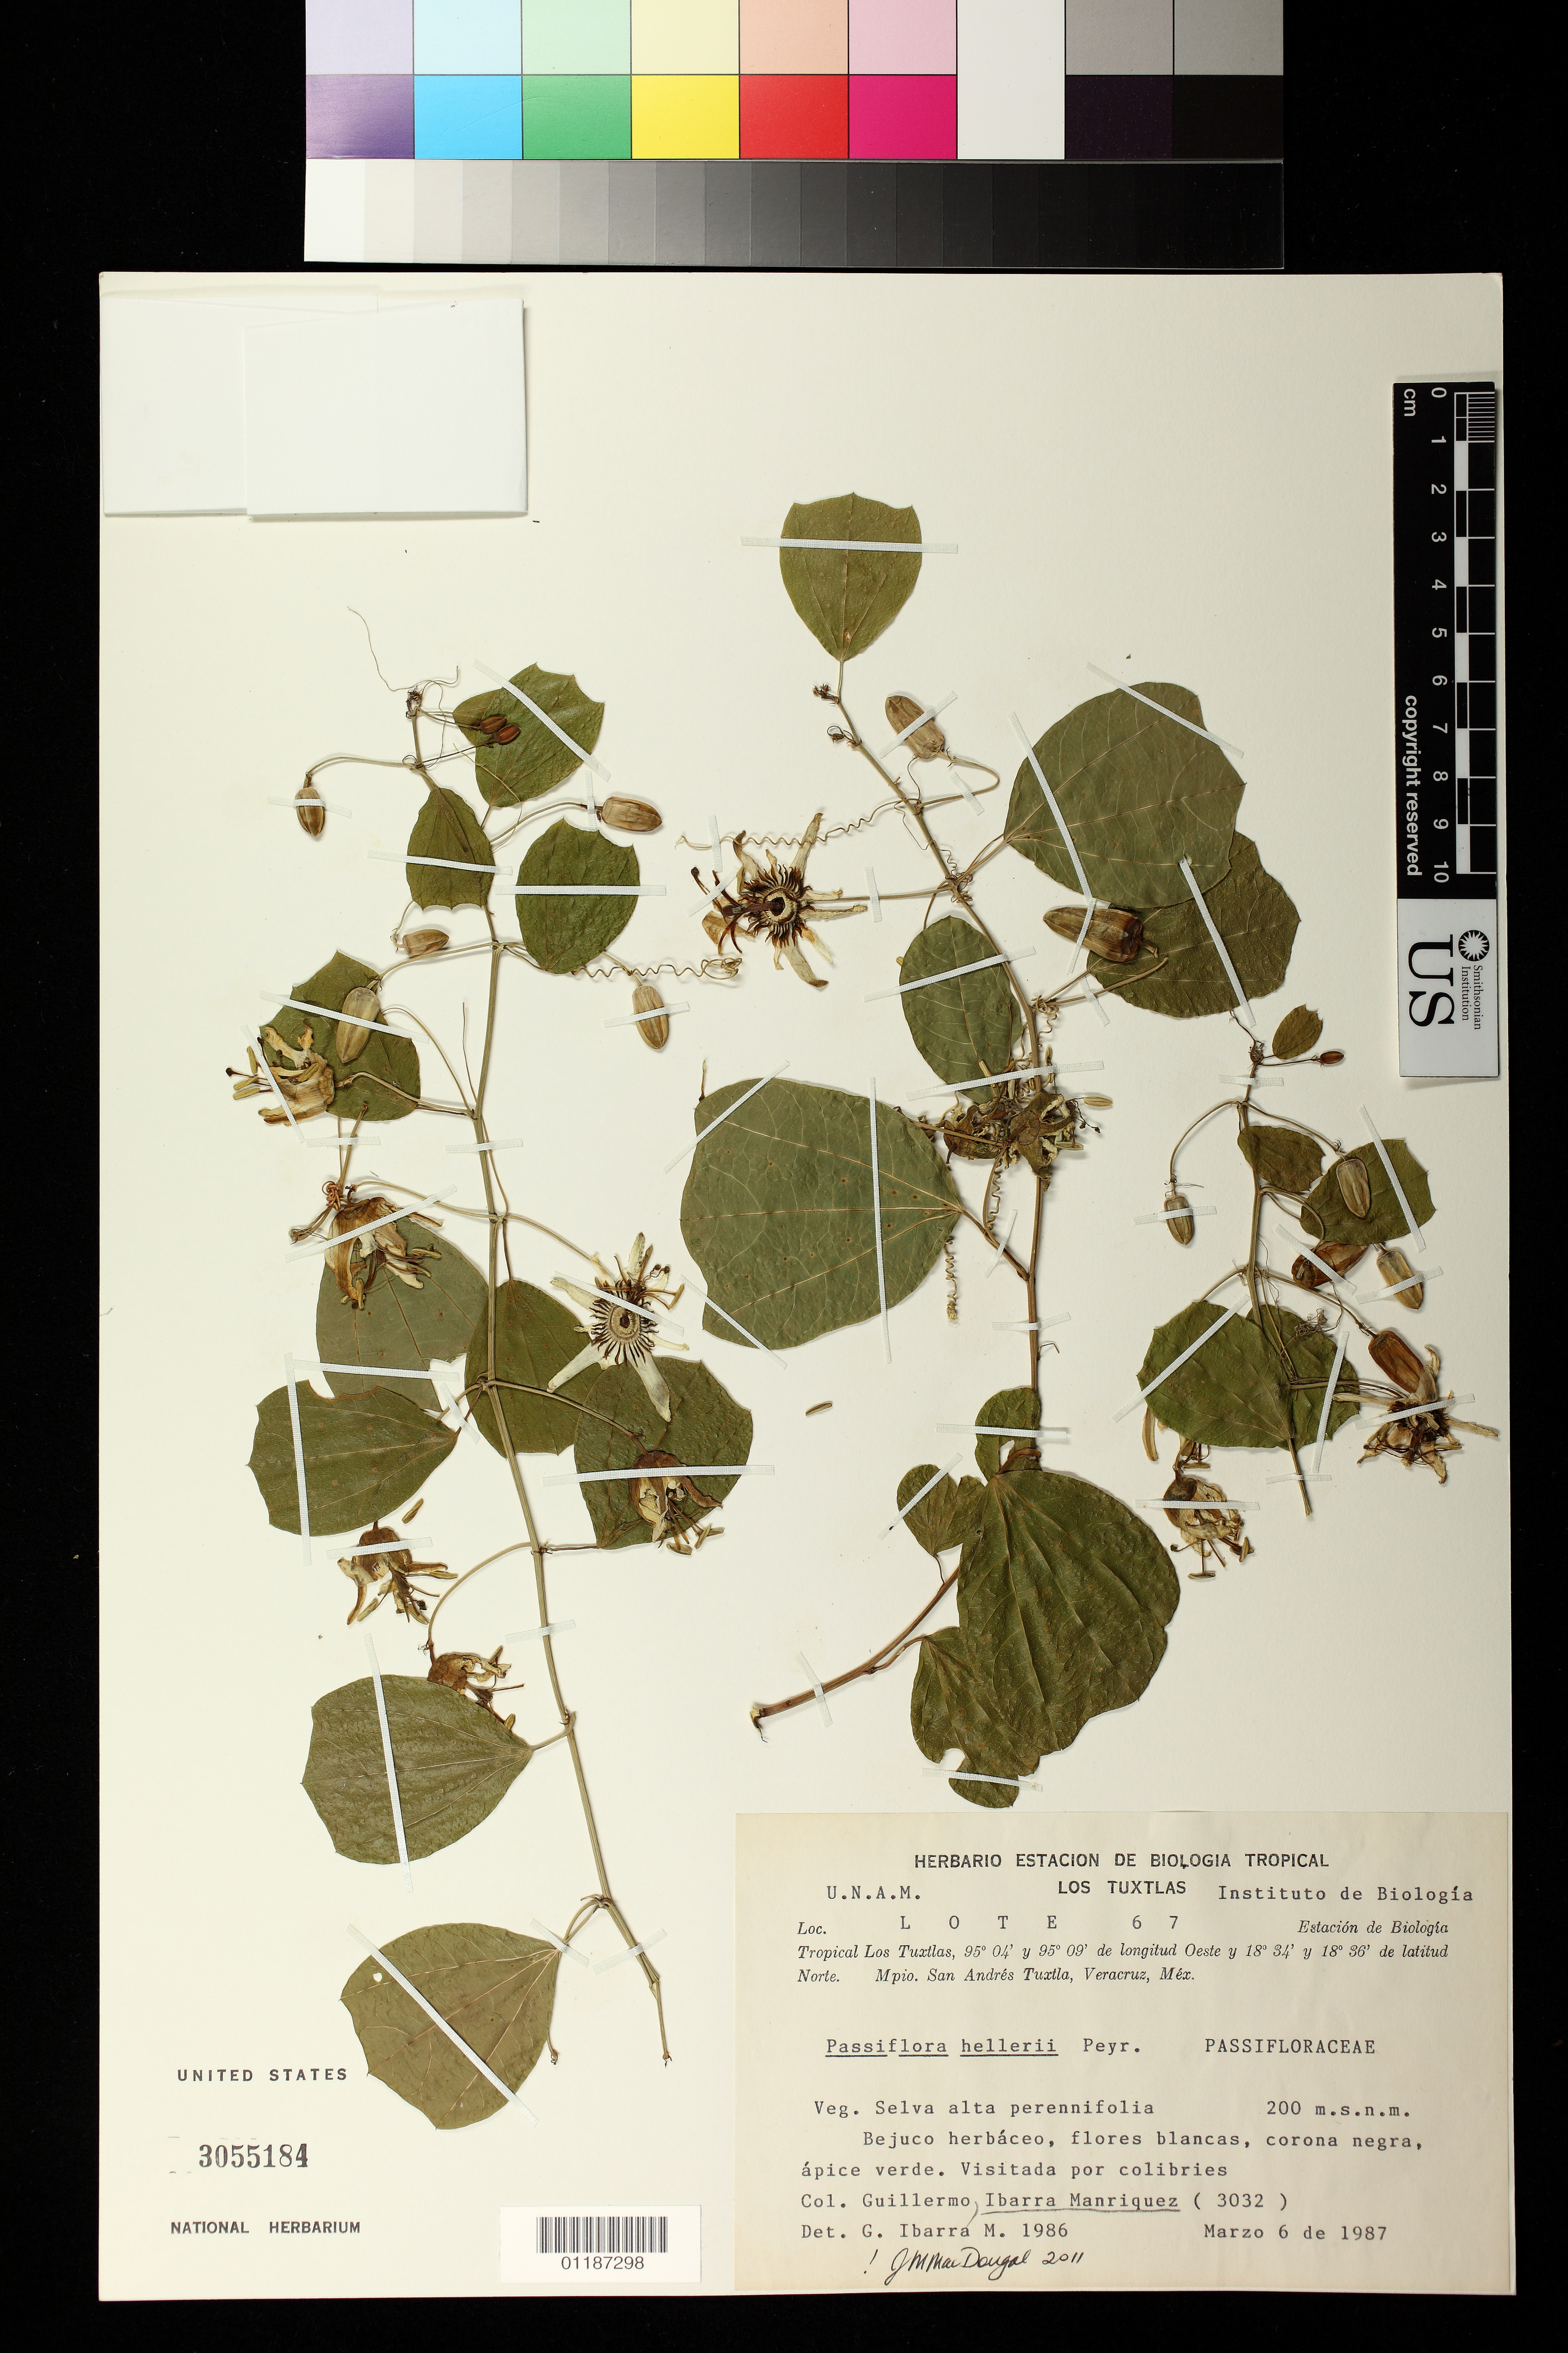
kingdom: Plantae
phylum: Tracheophyta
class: Magnoliopsida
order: Malpighiales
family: Passifloraceae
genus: Passiflora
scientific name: Passiflora helleri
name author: Peyr.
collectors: G. Ibarra-Manríquez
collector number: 3032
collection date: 1987-03-06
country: Mexico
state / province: Veracruz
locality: San Andres Tuxtla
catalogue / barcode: US 3055184